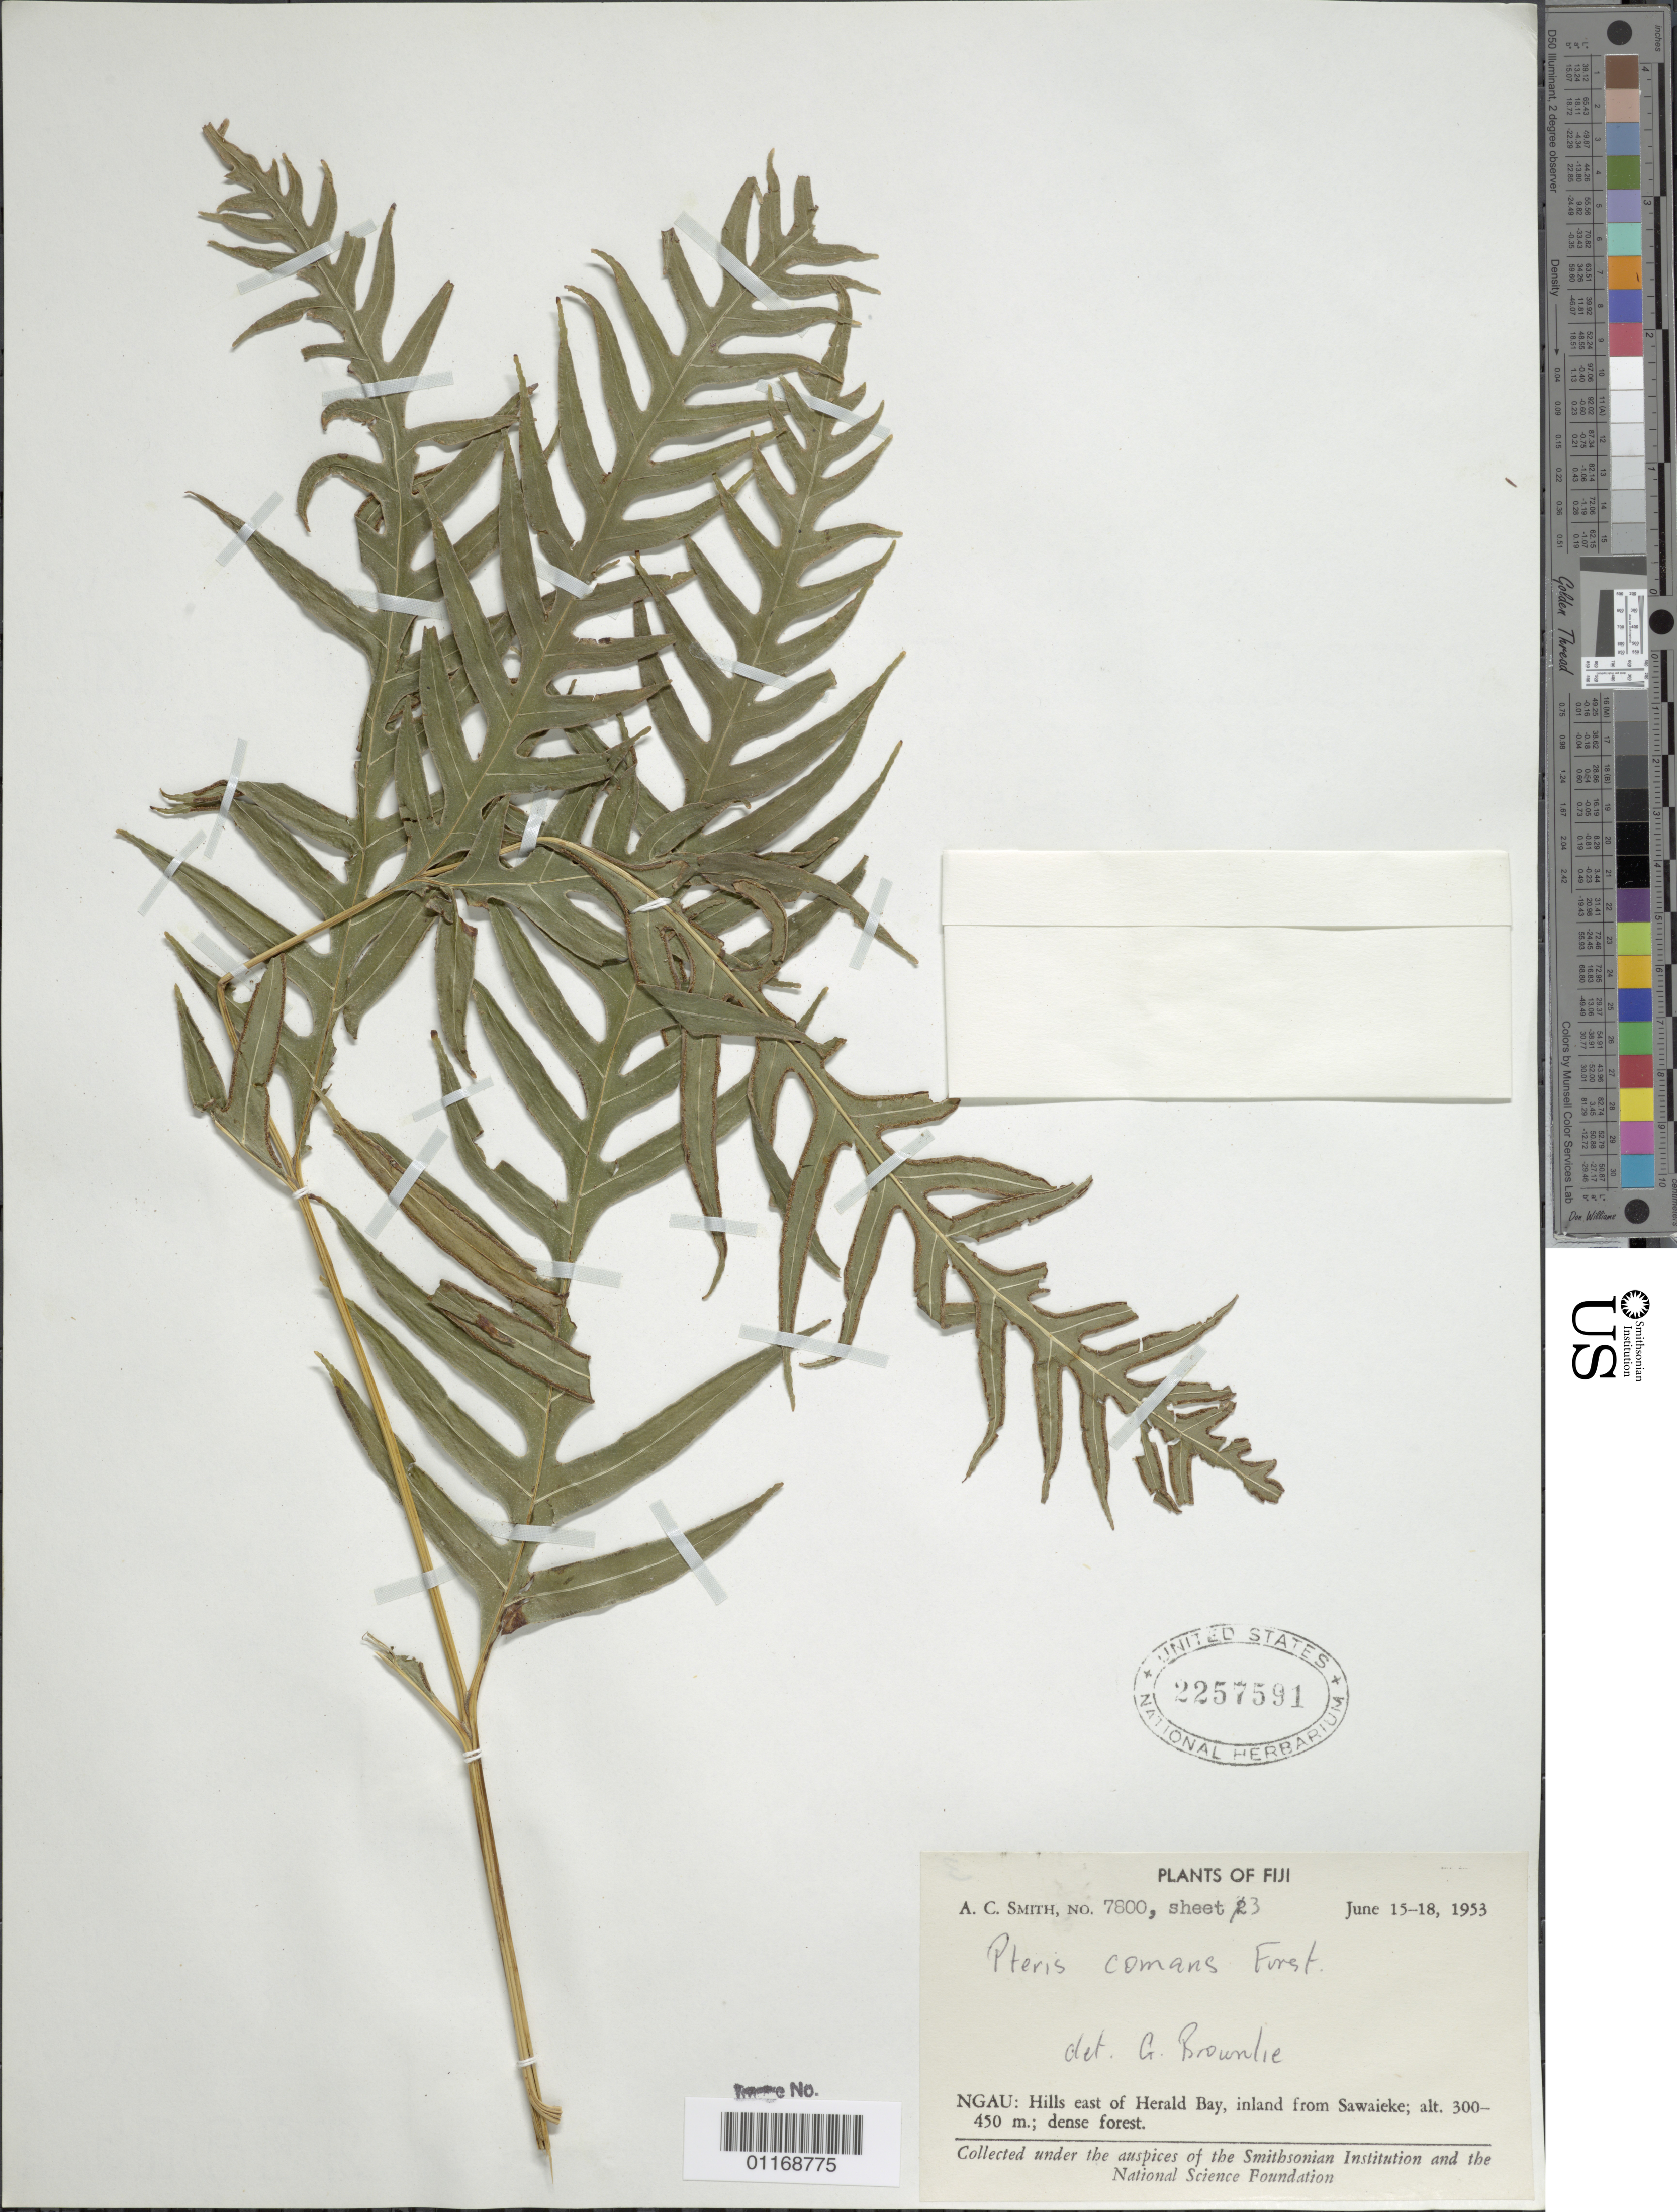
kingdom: Plantae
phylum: Tracheophyta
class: Polypodiopsida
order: Polypodiales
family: Pteridaceae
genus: Pteris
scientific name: Pteris comans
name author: G. Forst.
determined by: Brownlie, G.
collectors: A. C. Smith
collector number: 7800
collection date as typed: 15-18 Jun 1953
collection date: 1953-06-15/1953-06-18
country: Fiji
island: Gau [Ngau]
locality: Ngau, hills e of herald bay, inland from sawaieke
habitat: Dense forest.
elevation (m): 300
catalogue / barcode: US 2257591